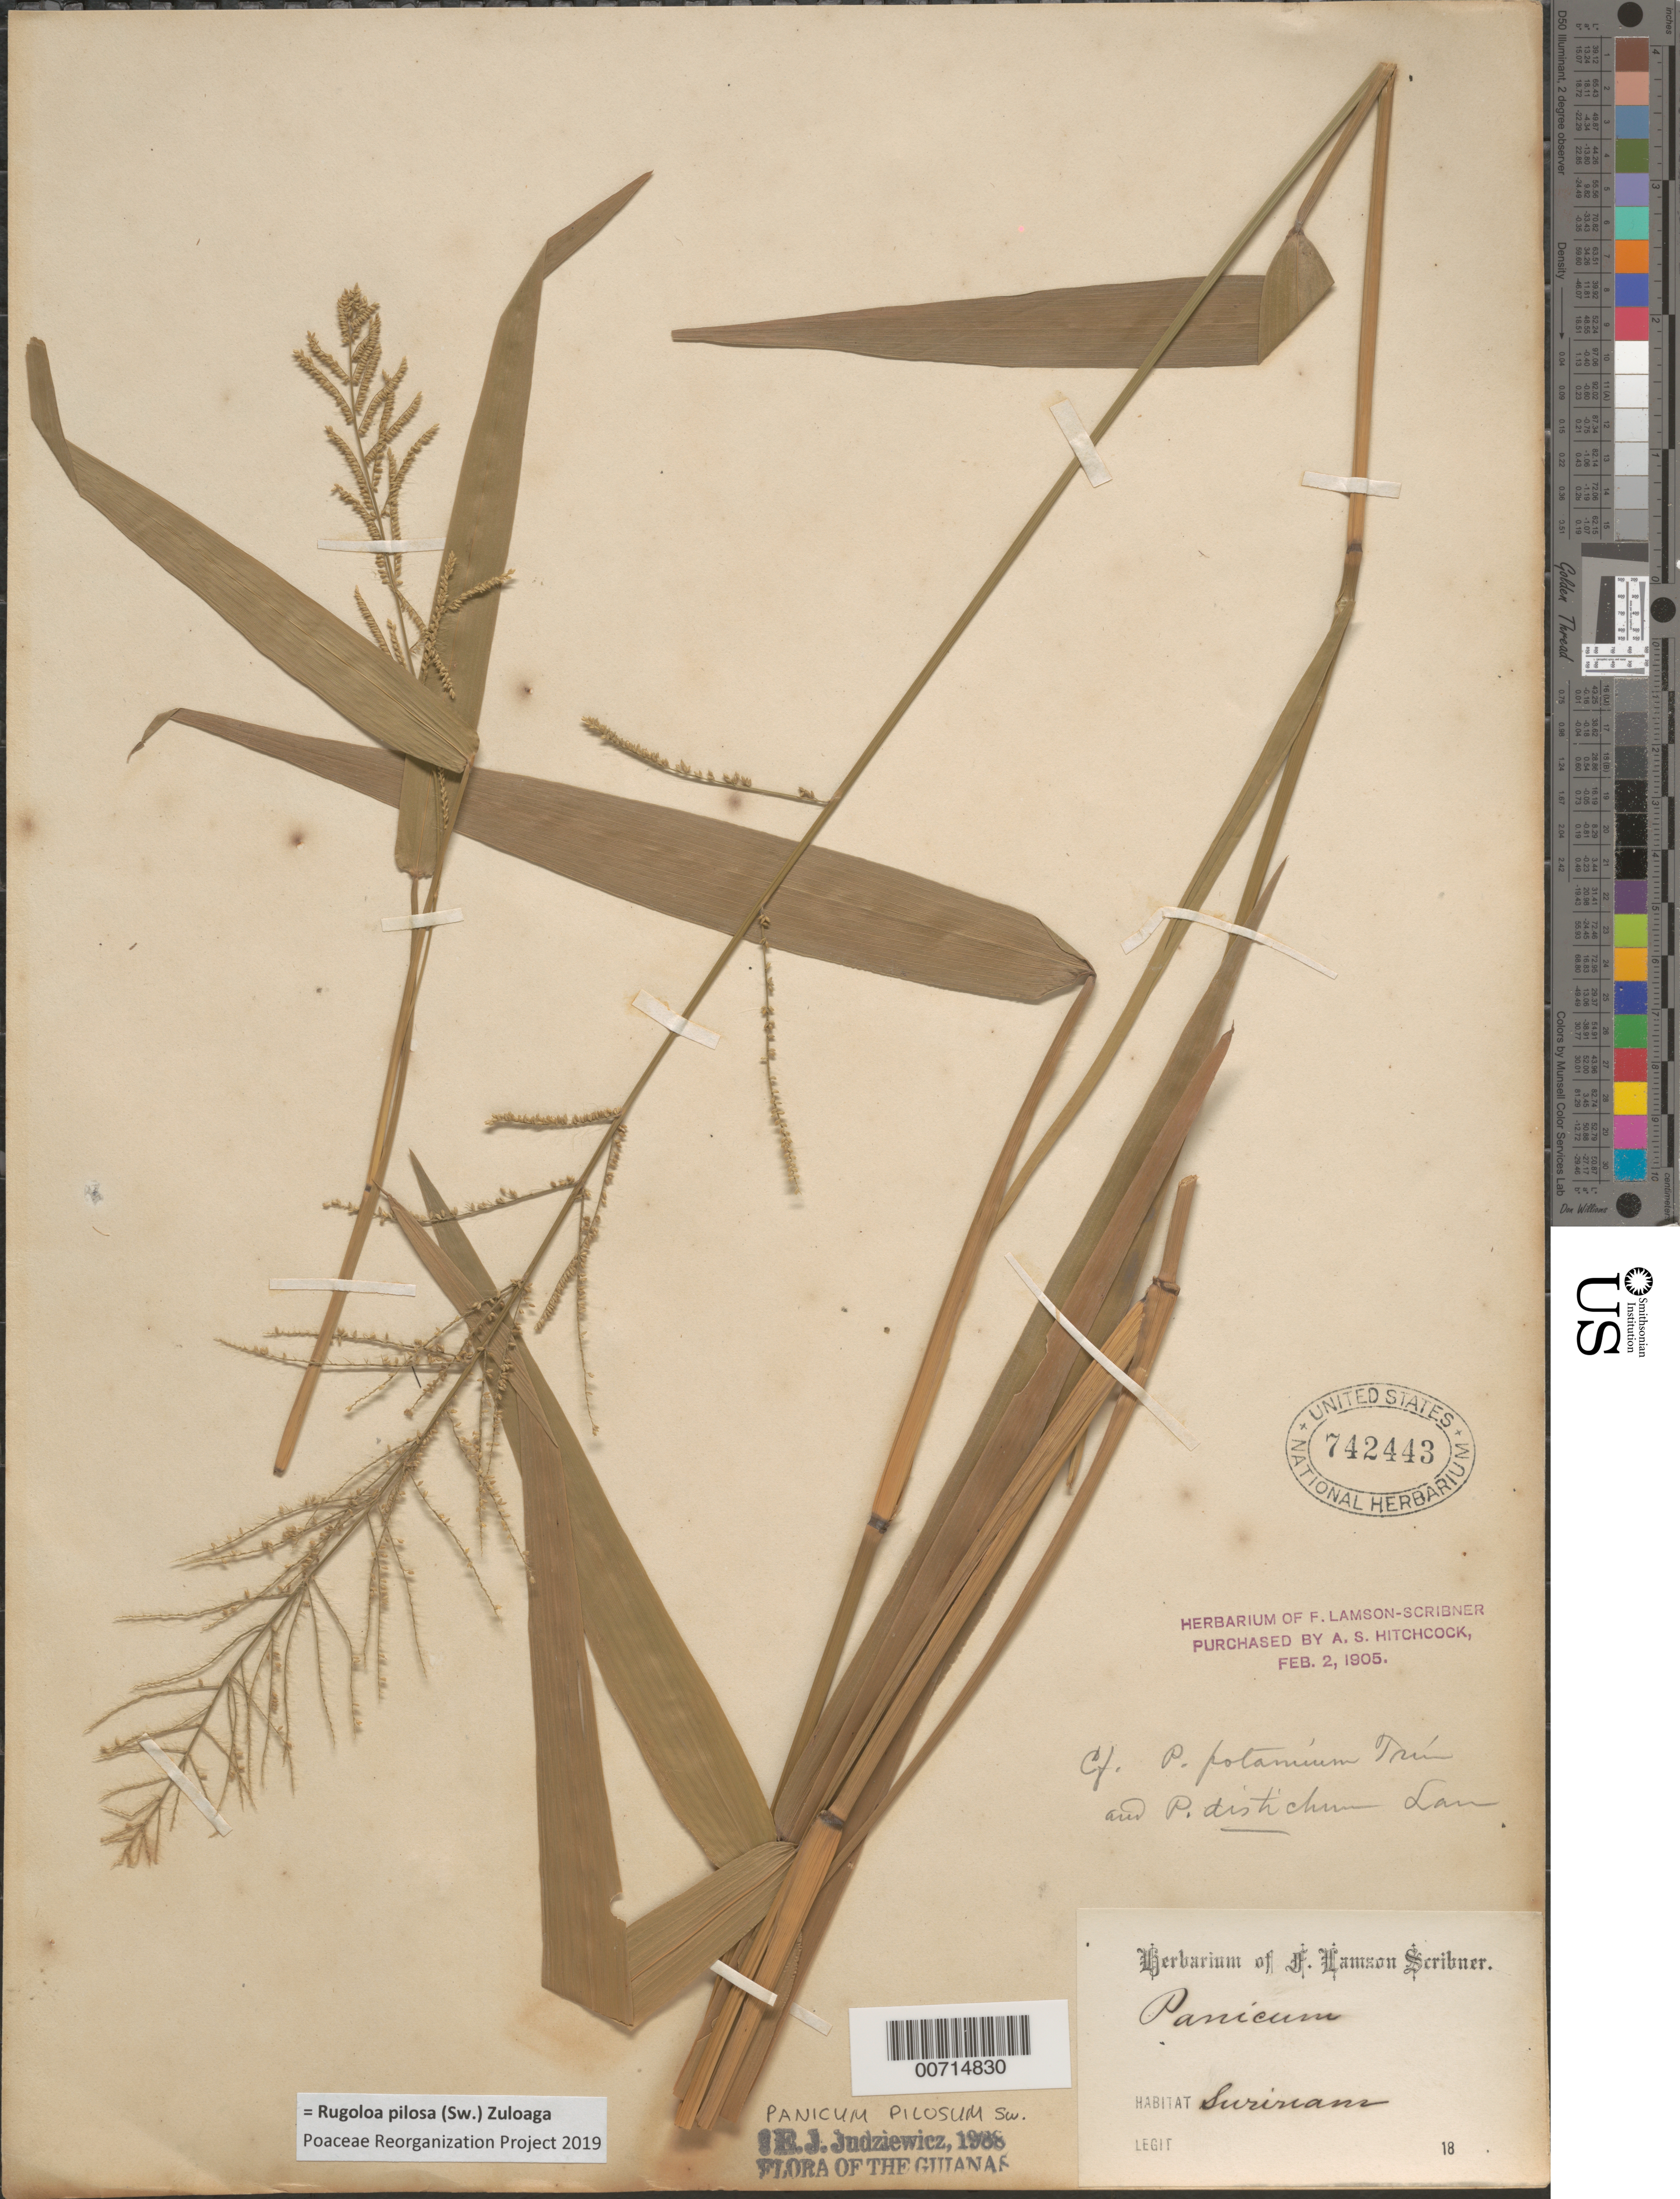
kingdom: Plantae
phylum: Tracheophyta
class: Liliopsida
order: Poales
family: Poaceae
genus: Panicum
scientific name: Panicum pilosum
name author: Sw.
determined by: Judziewicz, E. J.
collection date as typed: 18??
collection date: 1800/1899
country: Suriname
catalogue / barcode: US 742443